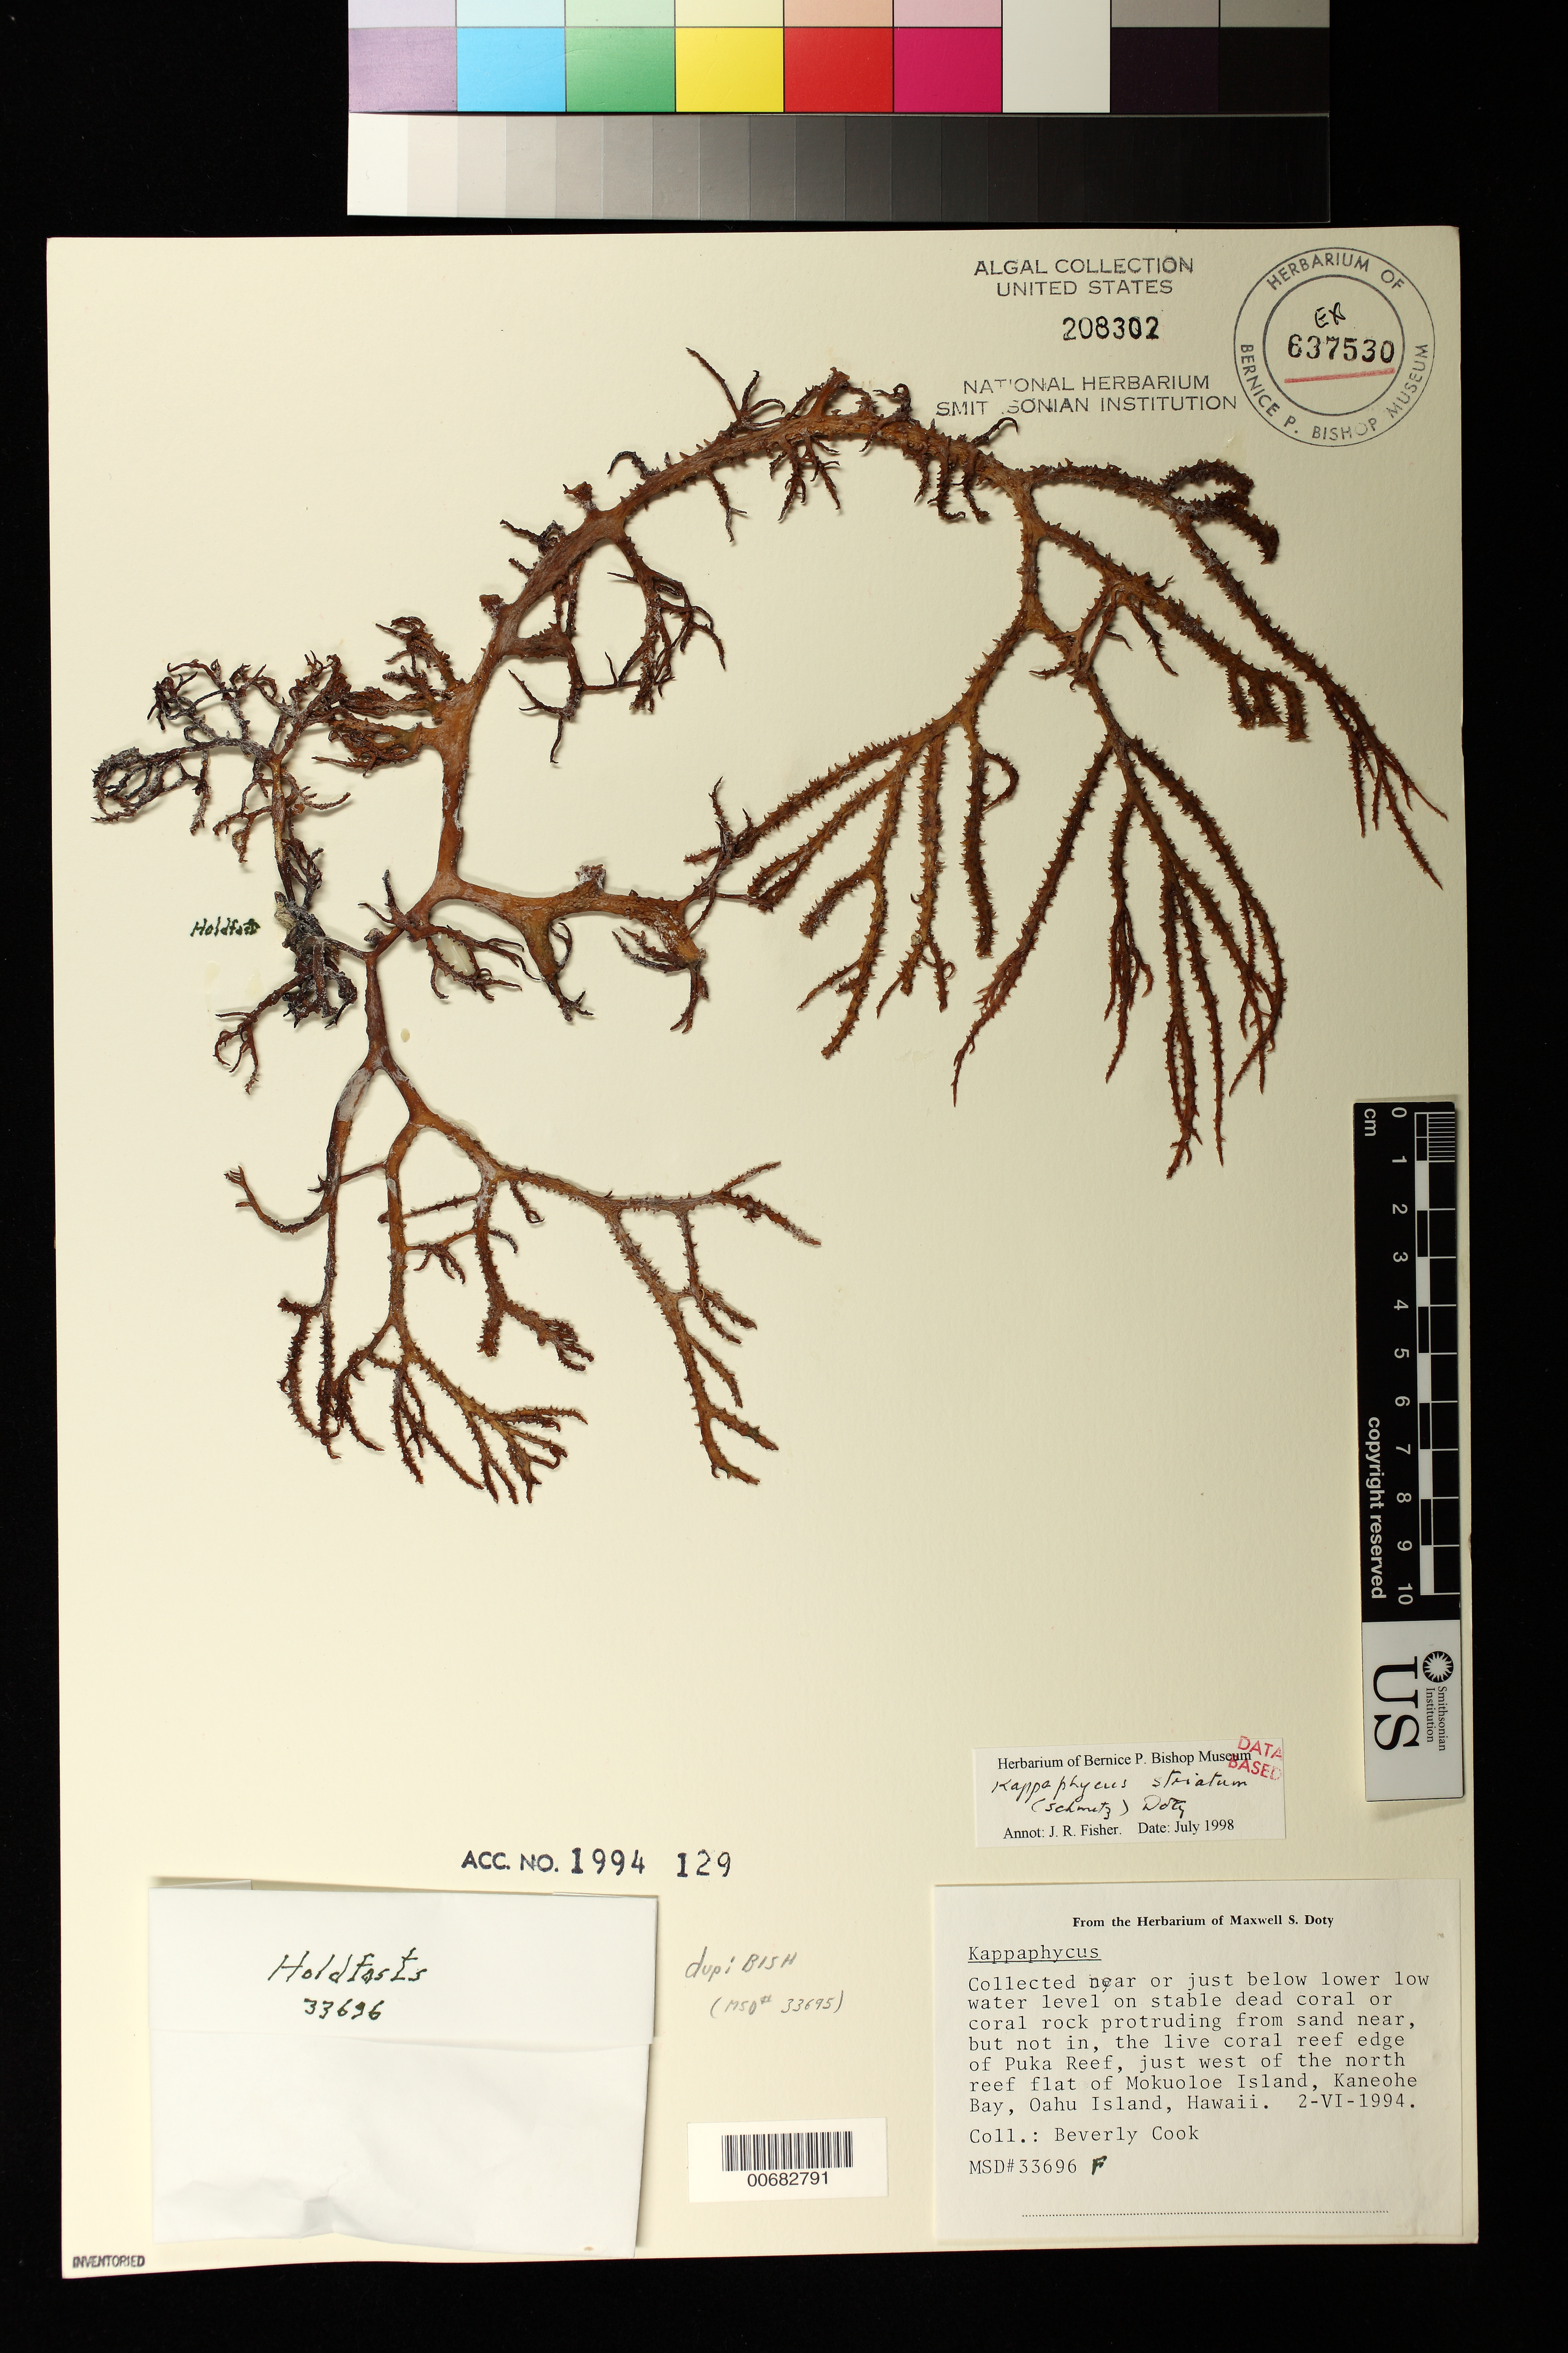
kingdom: Plantae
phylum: Rhodophyta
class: Florideophyceae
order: Gigartinales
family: Solieriaceae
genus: Kappaphycus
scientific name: Kappaphycus striatum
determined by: Fisher, Jack R.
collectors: B. Cook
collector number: MSD 33696F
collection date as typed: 02 Jun 1994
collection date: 1994-06-02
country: United States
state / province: Hawaii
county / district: Honolulu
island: Oahu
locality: Puka Reef, Mokuoloe Island, Kaneohe Bay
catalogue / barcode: US 208302